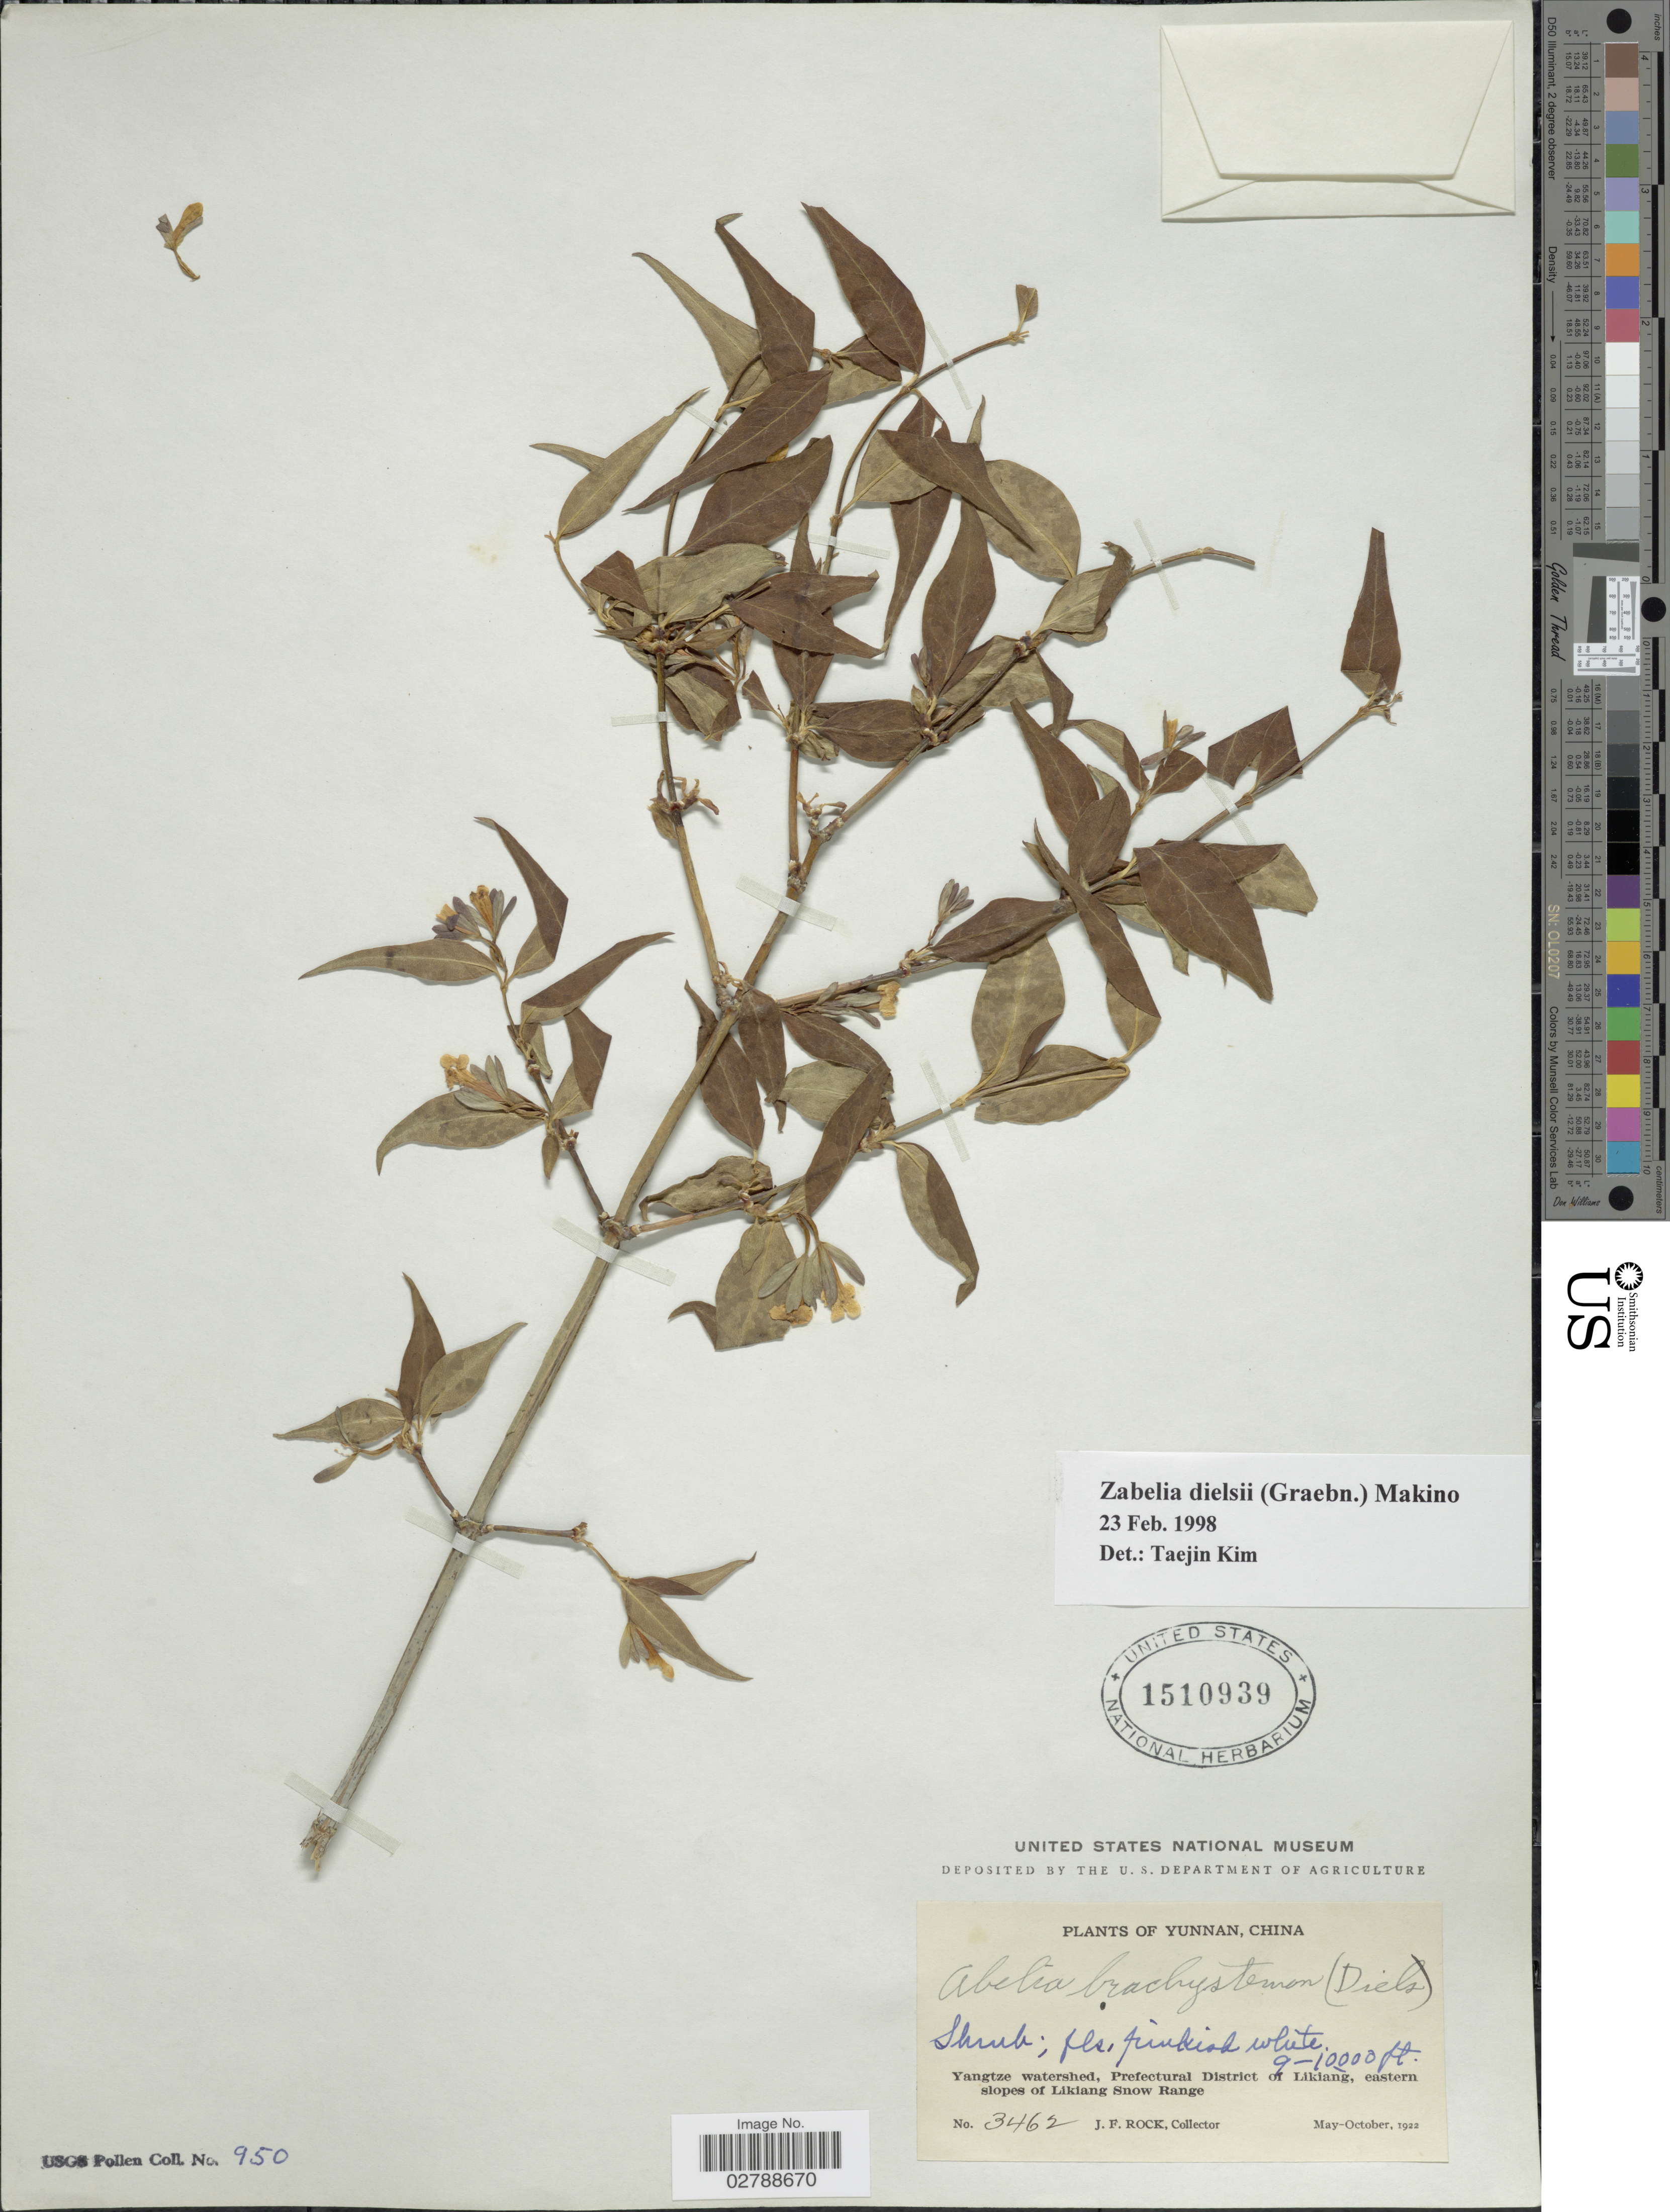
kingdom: Plantae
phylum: Tracheophyta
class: Magnoliopsida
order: Dipsacales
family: Caprifoliaceae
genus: Zabelia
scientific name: Zabelia dielsii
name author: (Graebn.) Makino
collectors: J. Rock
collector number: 3462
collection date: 1922-05/1922-10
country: China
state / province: Yunnan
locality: Yangtze watershed, Prefectural District of Likiang, eastern slopes of Likiang Snow Range.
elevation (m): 2743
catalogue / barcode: US 1510939